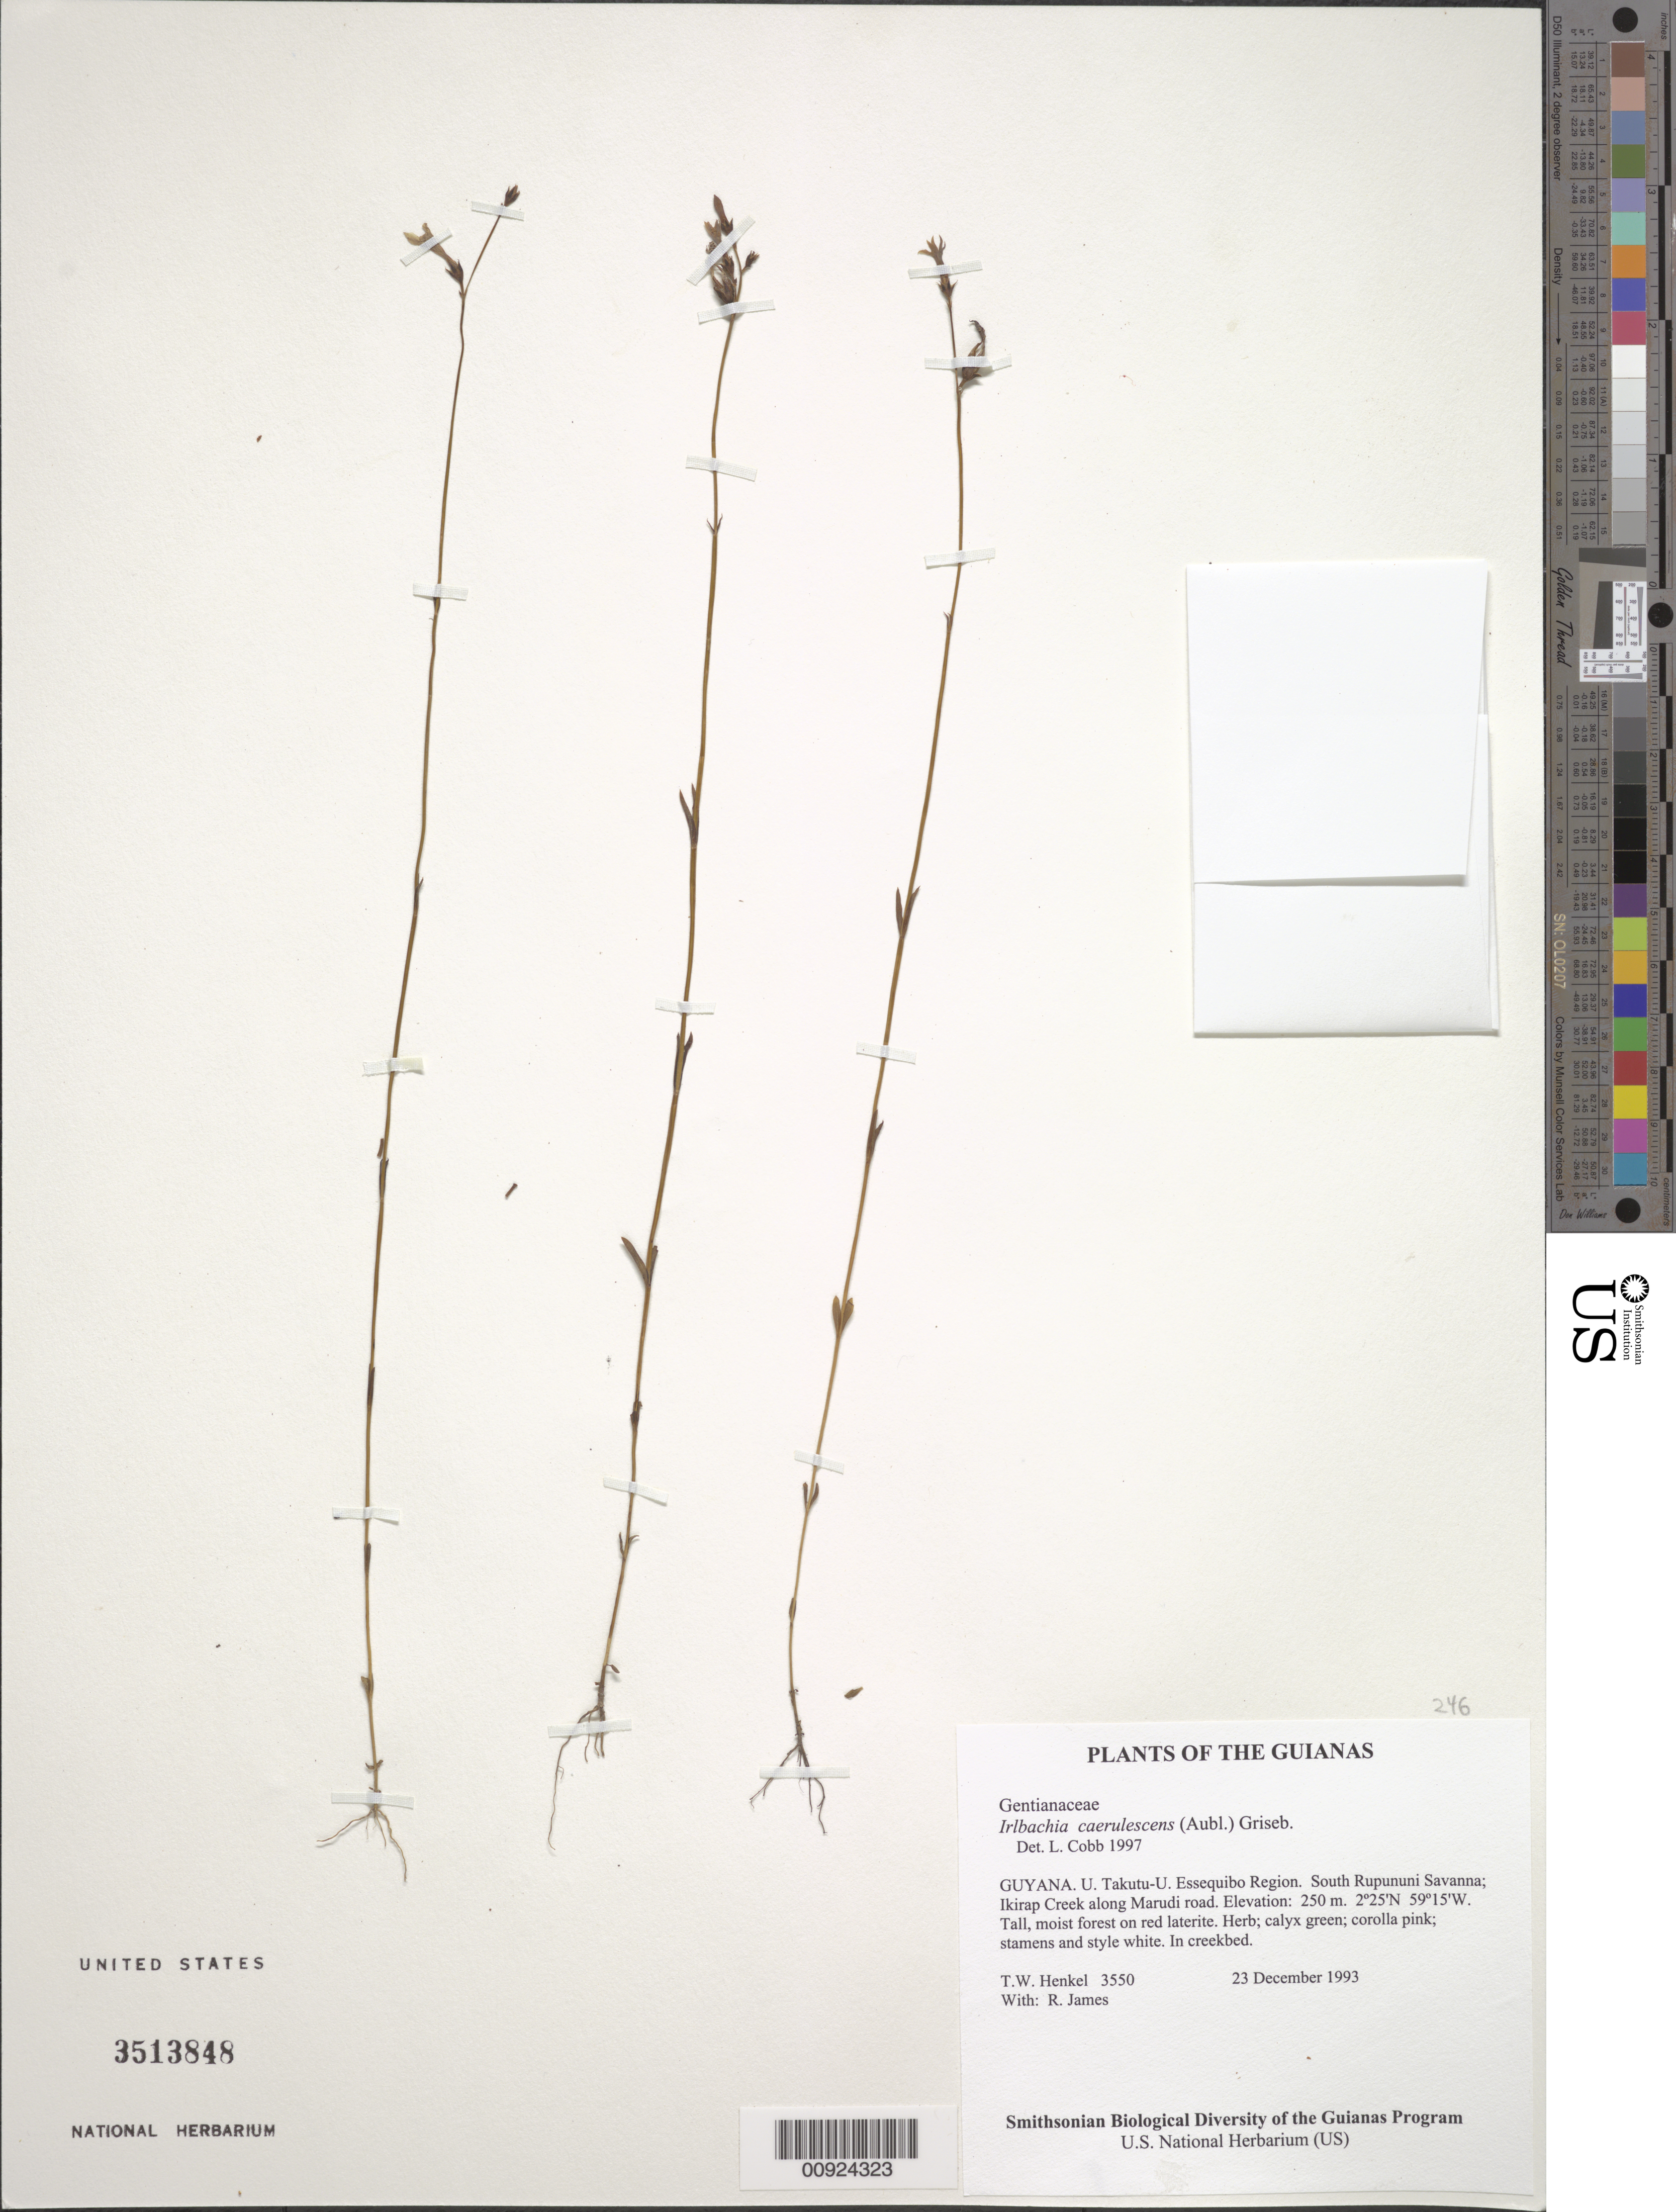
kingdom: Plantae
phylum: Tracheophyta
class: Magnoliopsida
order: Gentianales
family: Gentianaceae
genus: Irlbachia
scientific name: Irlbachia caerulescens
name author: (Aubl.) Griseb.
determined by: Cobb, L.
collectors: T. Henkel & R. James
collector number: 3550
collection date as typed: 23 December 1993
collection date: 1993-12-23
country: Guyana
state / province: U. Takutu-U. Essequibo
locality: South Rupununi Savanna; Ikirap Creek along Marudi road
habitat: Tall, moist forest on red laterite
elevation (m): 250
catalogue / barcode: US 3513848